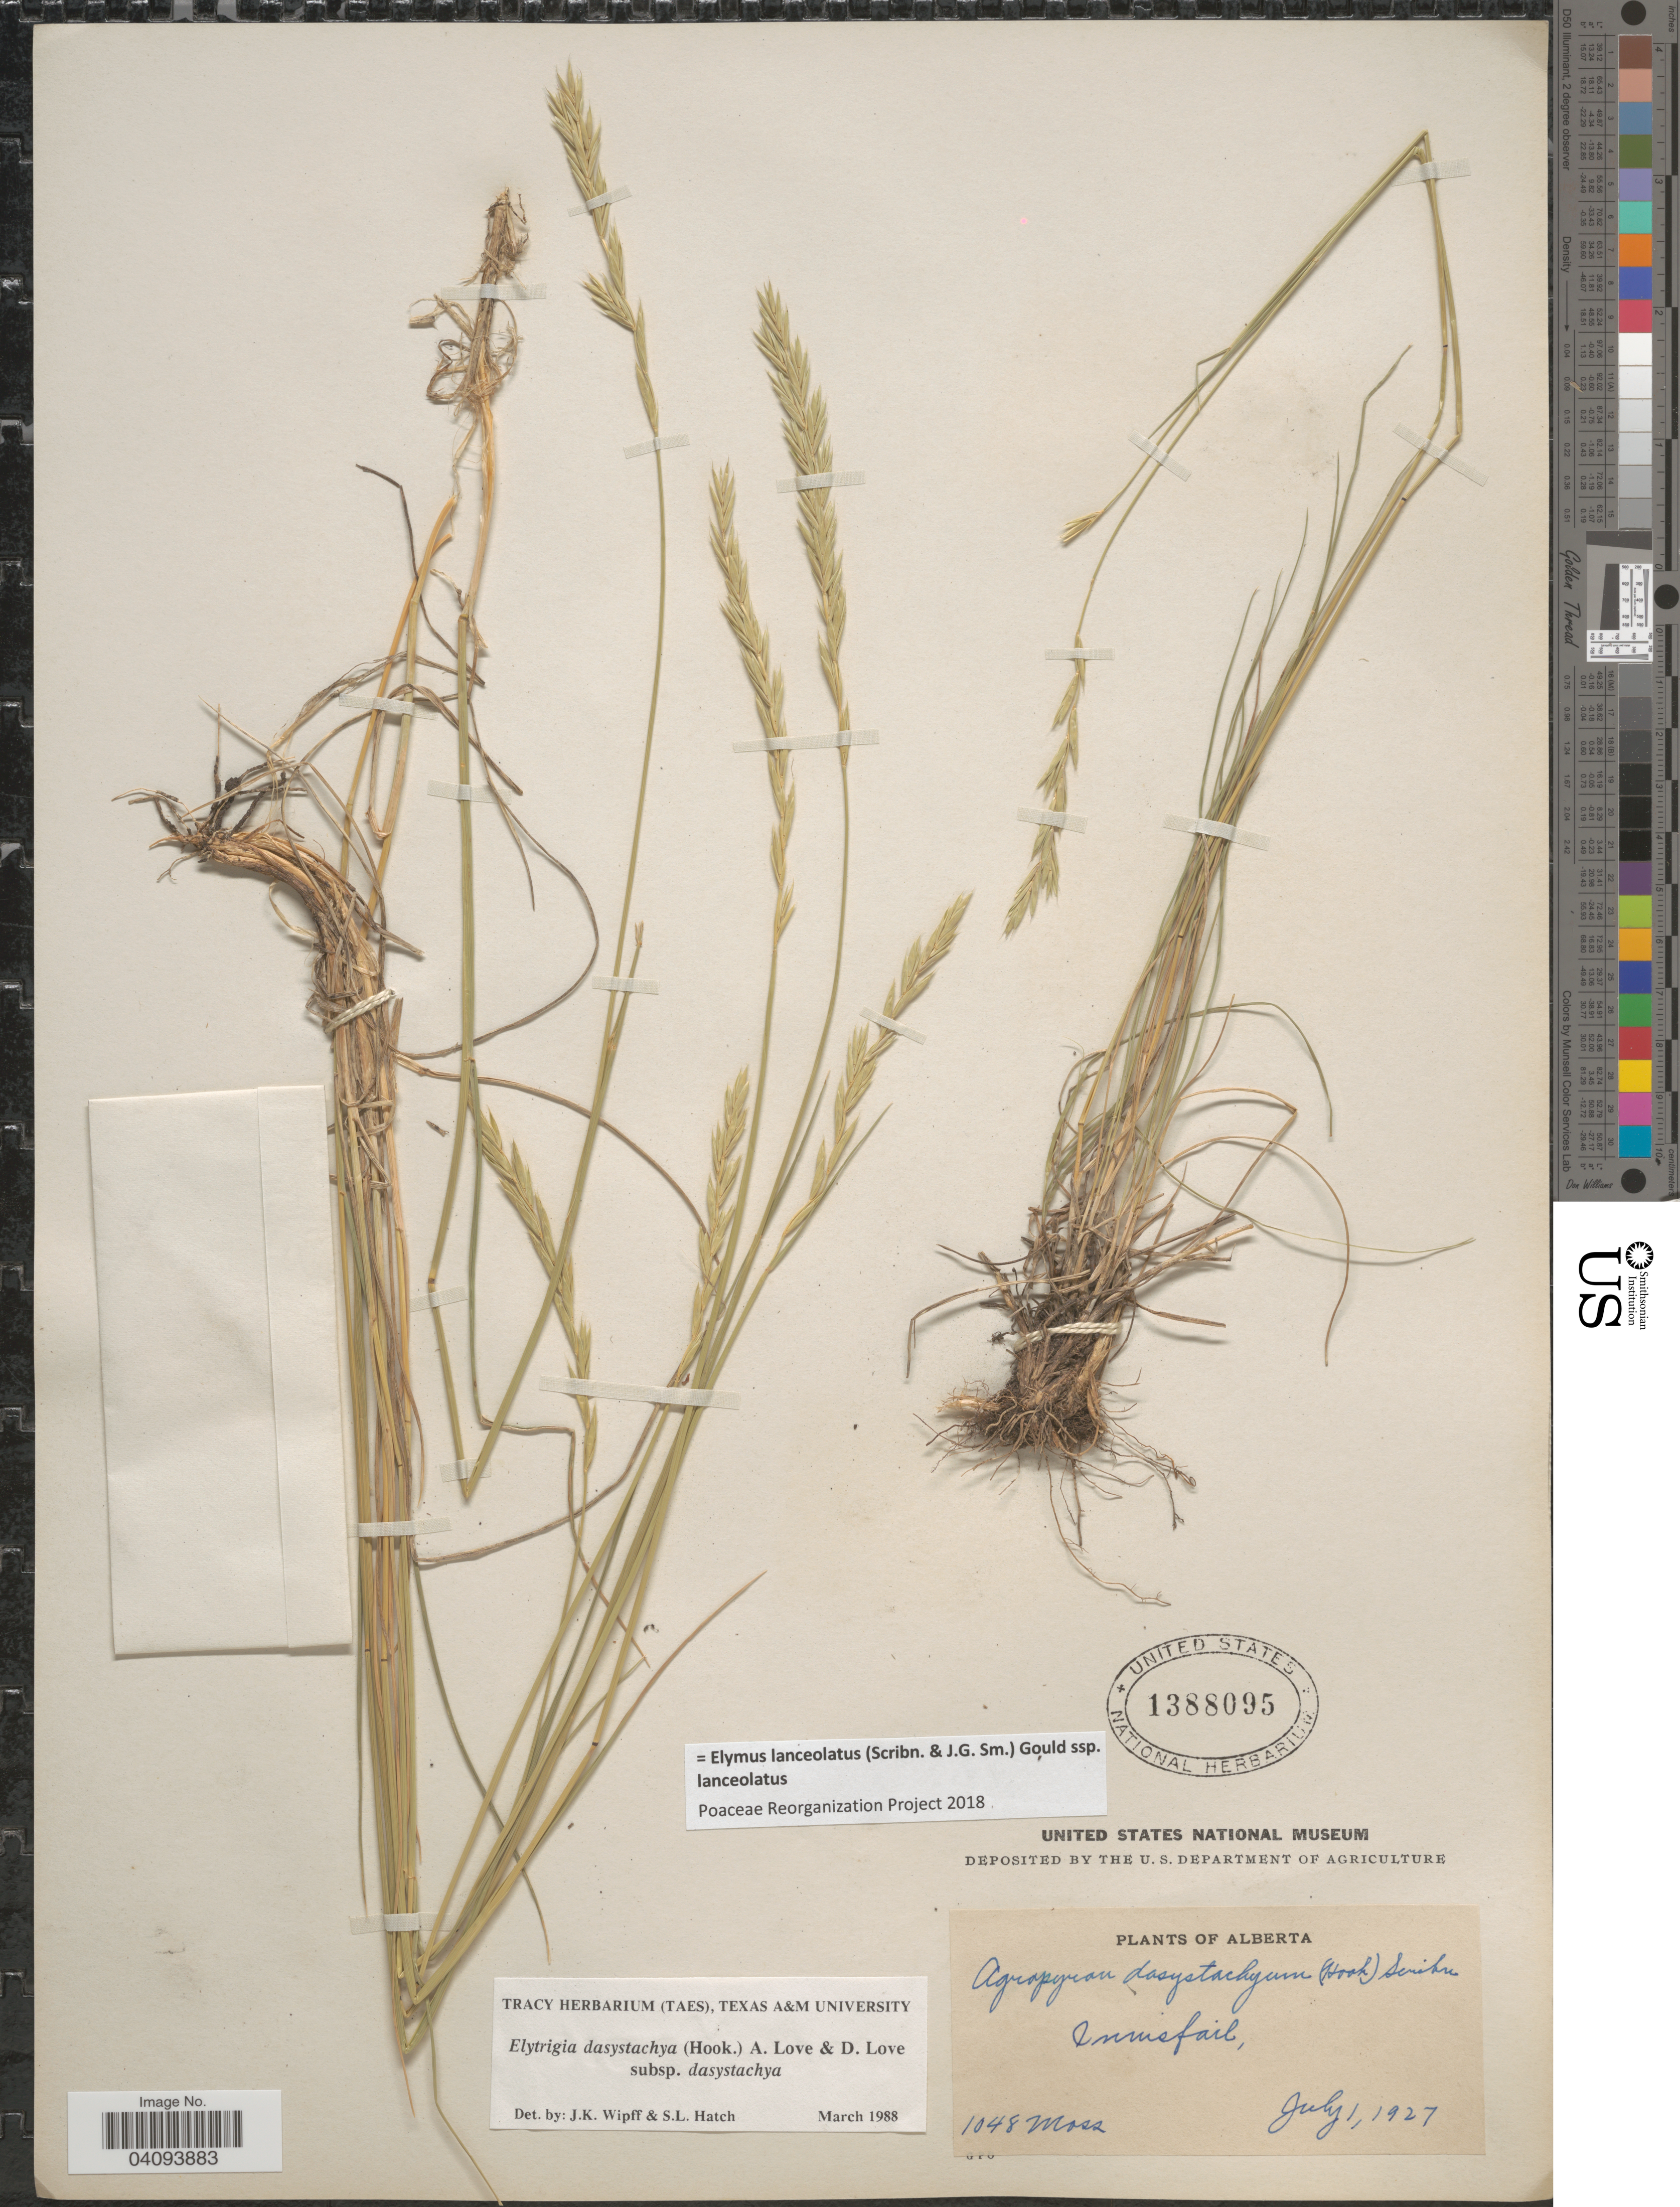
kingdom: Plantae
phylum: Tracheophyta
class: Liliopsida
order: Poales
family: Poaceae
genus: Elymus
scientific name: Elymus lanceolatus subsp. lanceolatus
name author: (Scribn. & J.G. Sm.) Gould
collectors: M. B. Moss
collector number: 1048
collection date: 1927-07-01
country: Canada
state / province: Alberta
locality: Innisfail.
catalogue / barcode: US 1388095